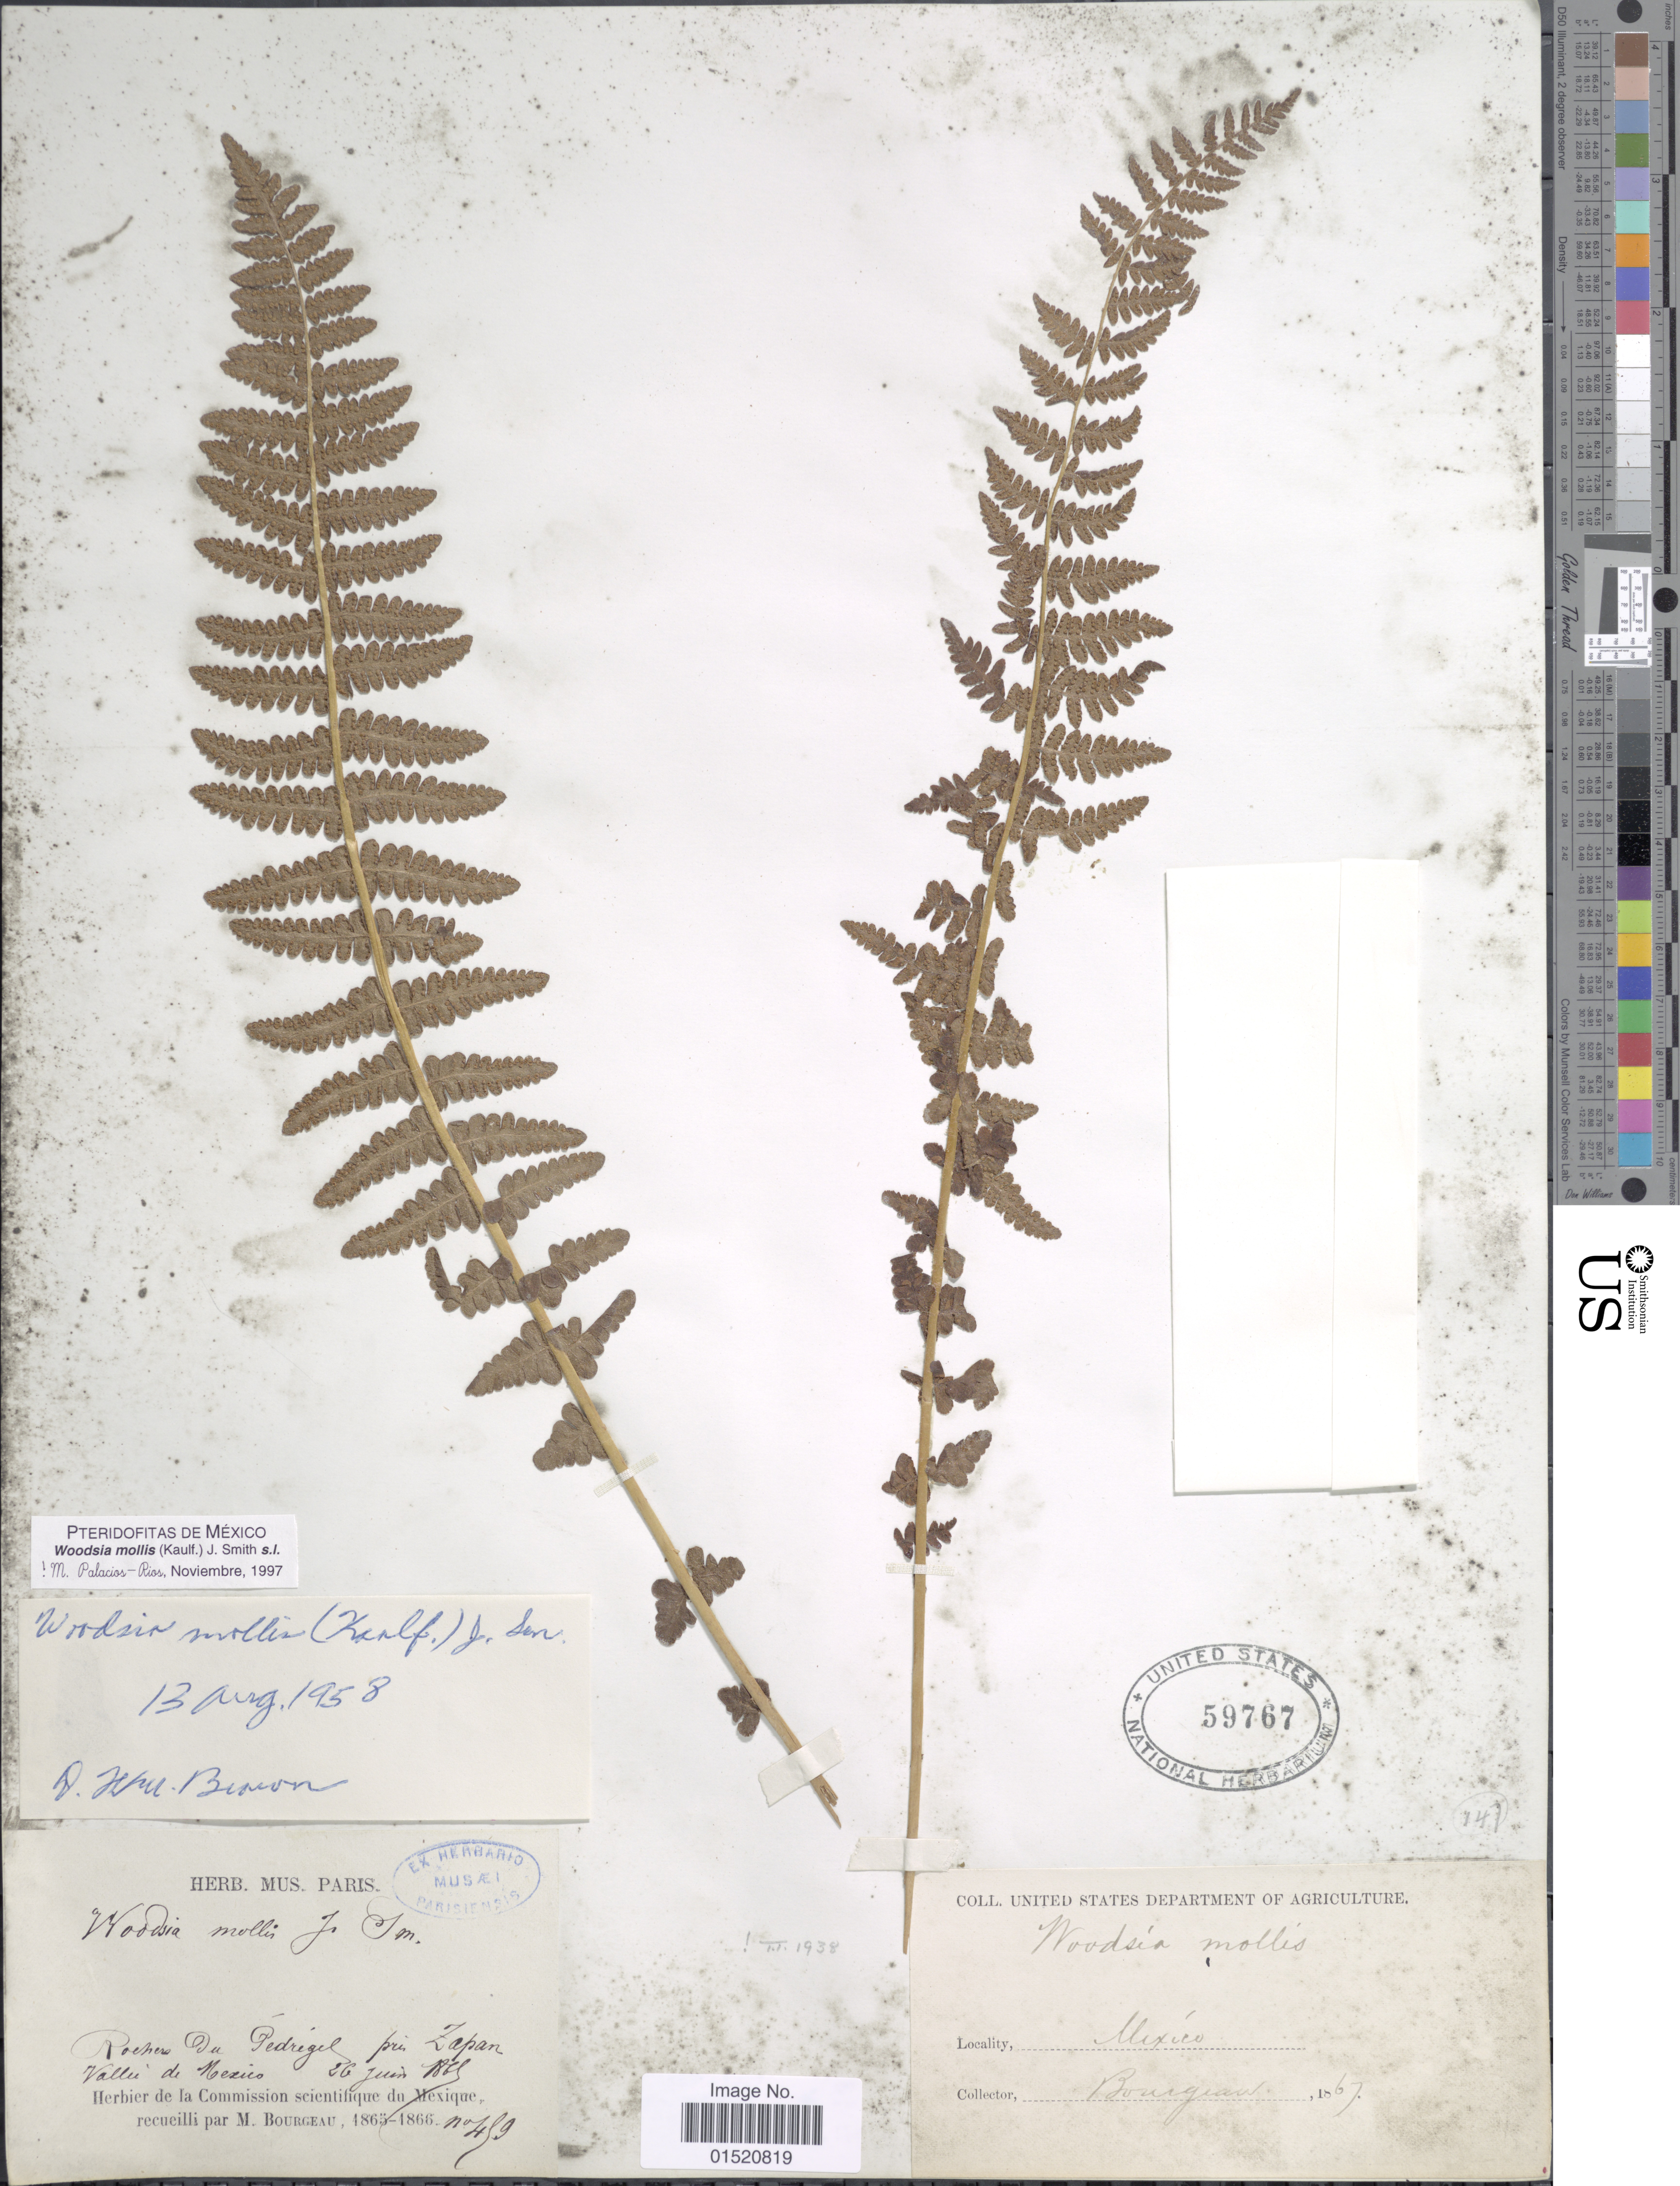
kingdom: Plantae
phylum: Tracheophyta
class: Polypodiopsida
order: Polypodiales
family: Woodsiaceae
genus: Woodsia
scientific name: Woodsia mollis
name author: (Kaulf.) J. Sm.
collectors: M. Bourgeau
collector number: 499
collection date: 1886-06-26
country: Mexico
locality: Rochers du Pedregal près Zapan, Vallée de Mexico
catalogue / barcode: US 59767